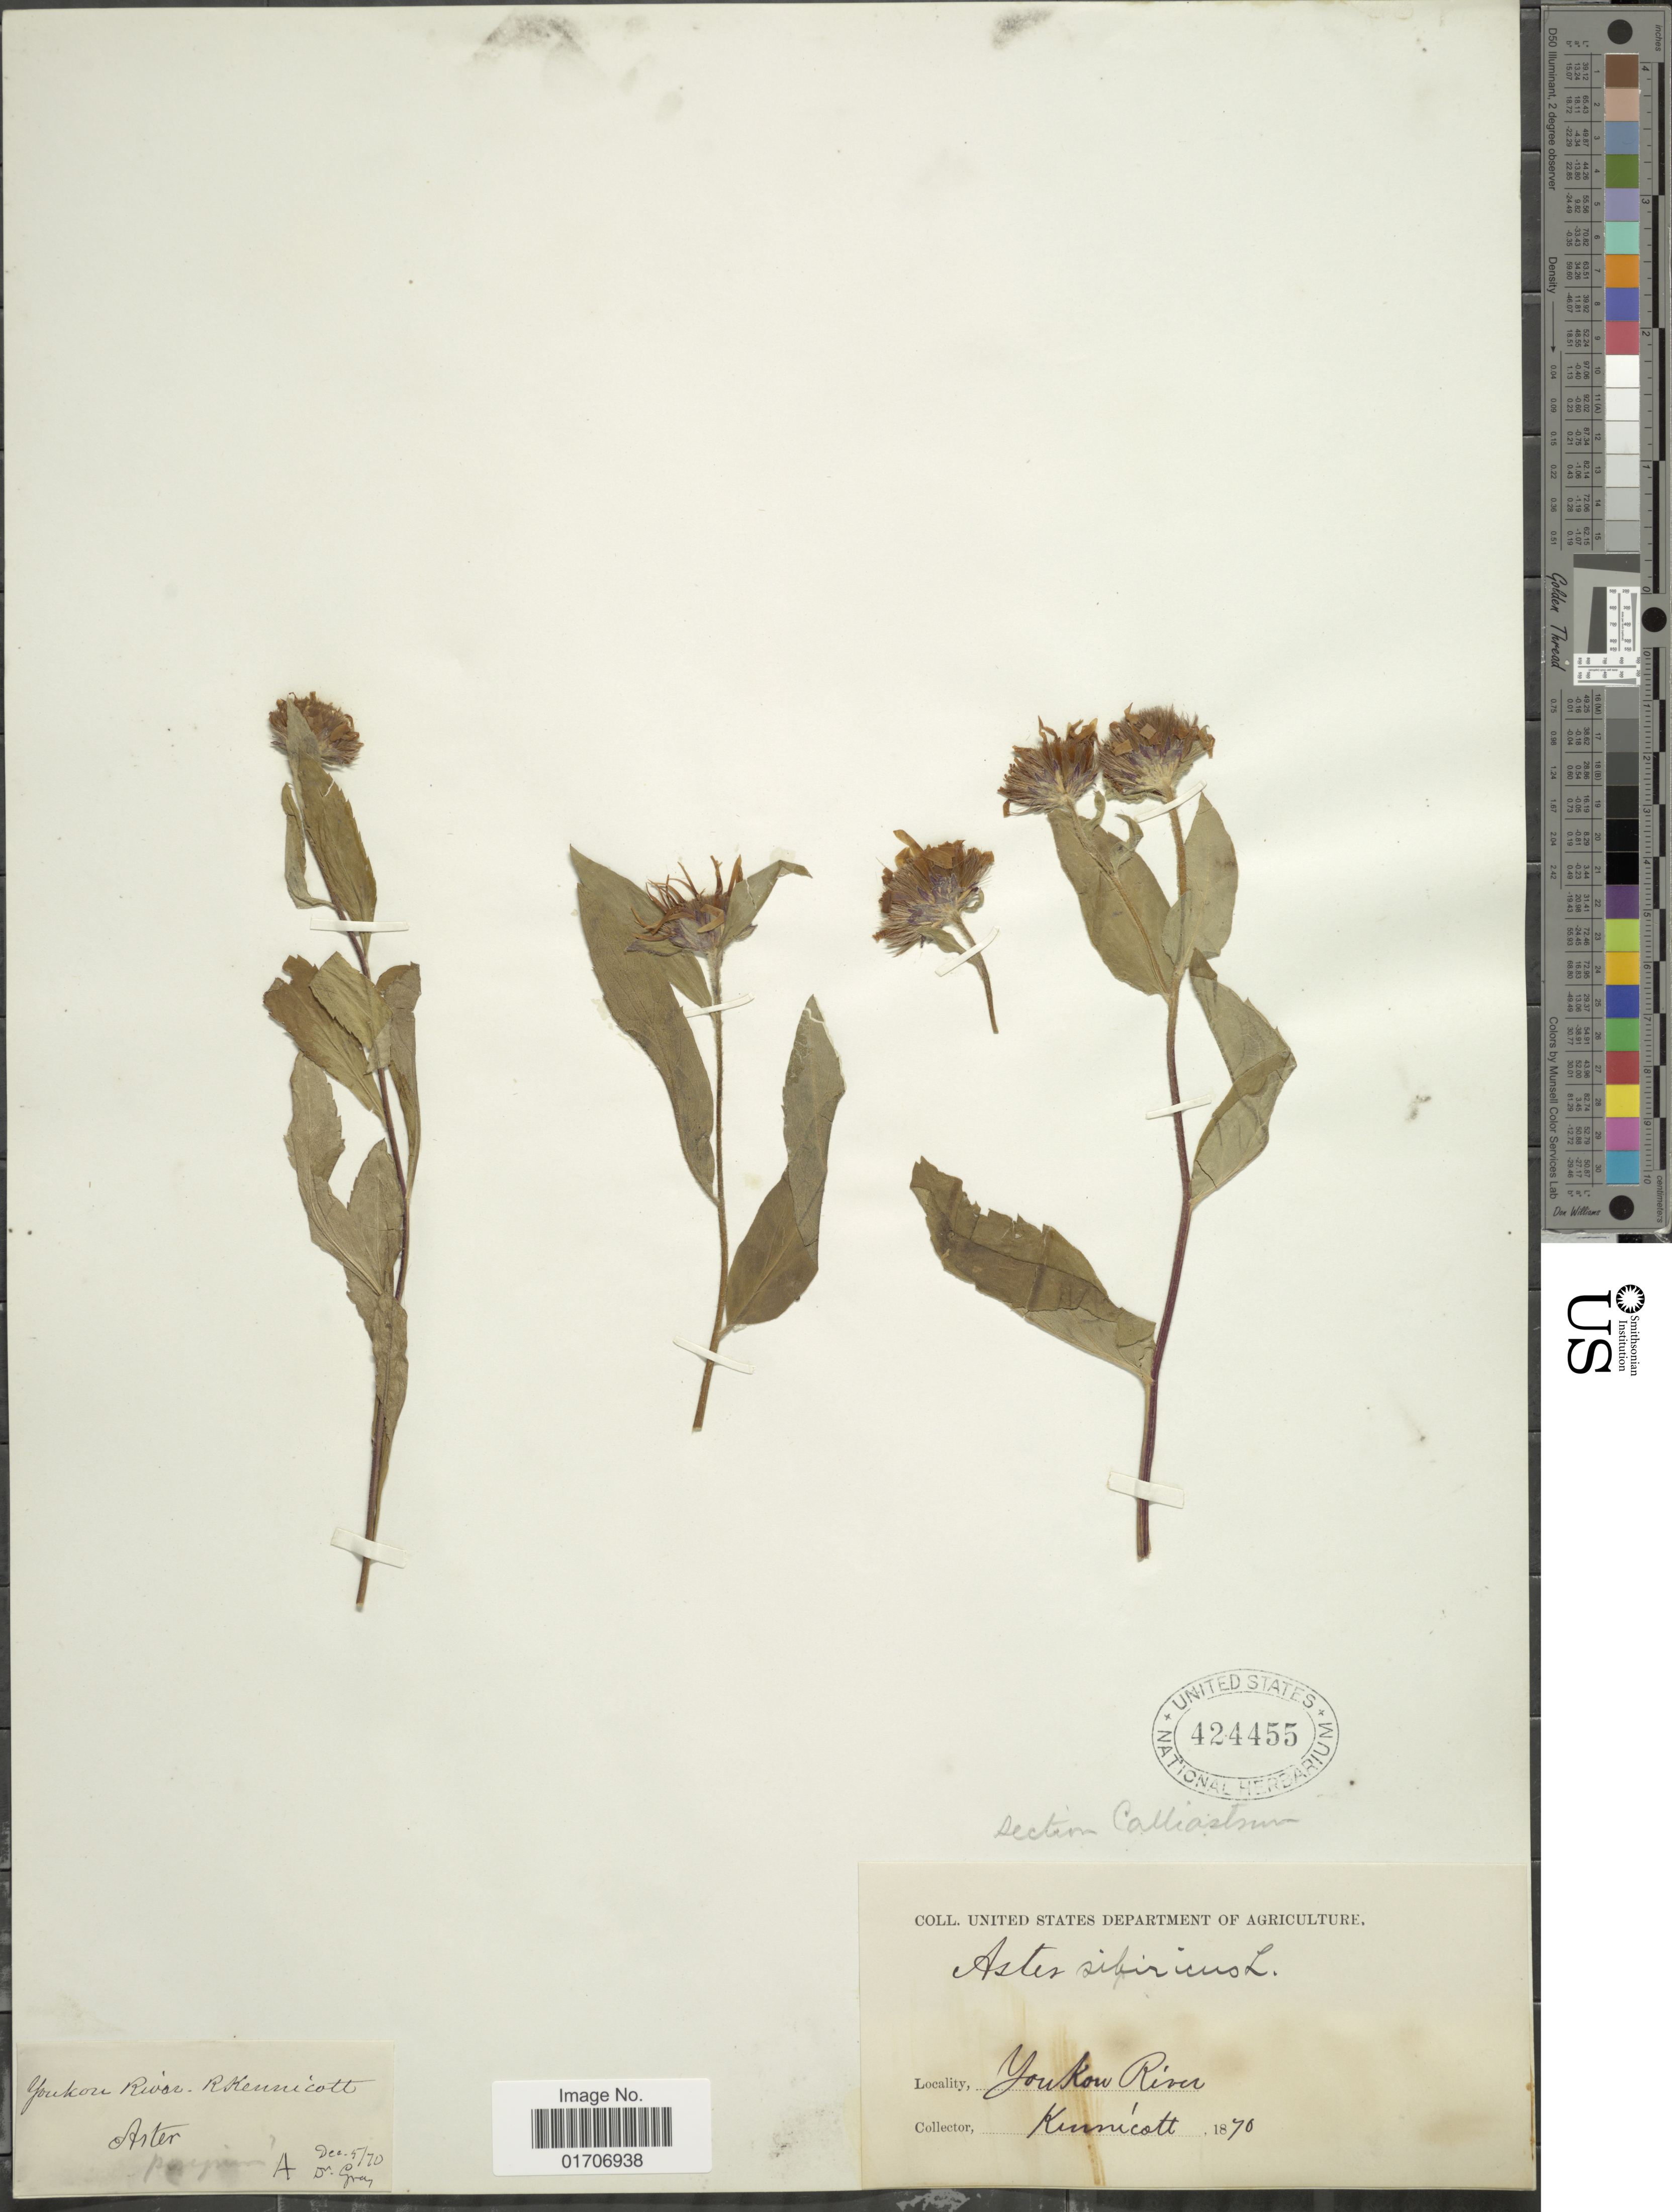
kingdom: Plantae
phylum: Tracheophyta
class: Magnoliopsida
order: Asterales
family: Asteraceae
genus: Eurybia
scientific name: Eurybia sibirica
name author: (L.) G.L. Nesom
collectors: R. Kennicott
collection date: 1870-12-05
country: United States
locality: oukon River.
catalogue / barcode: US 424455